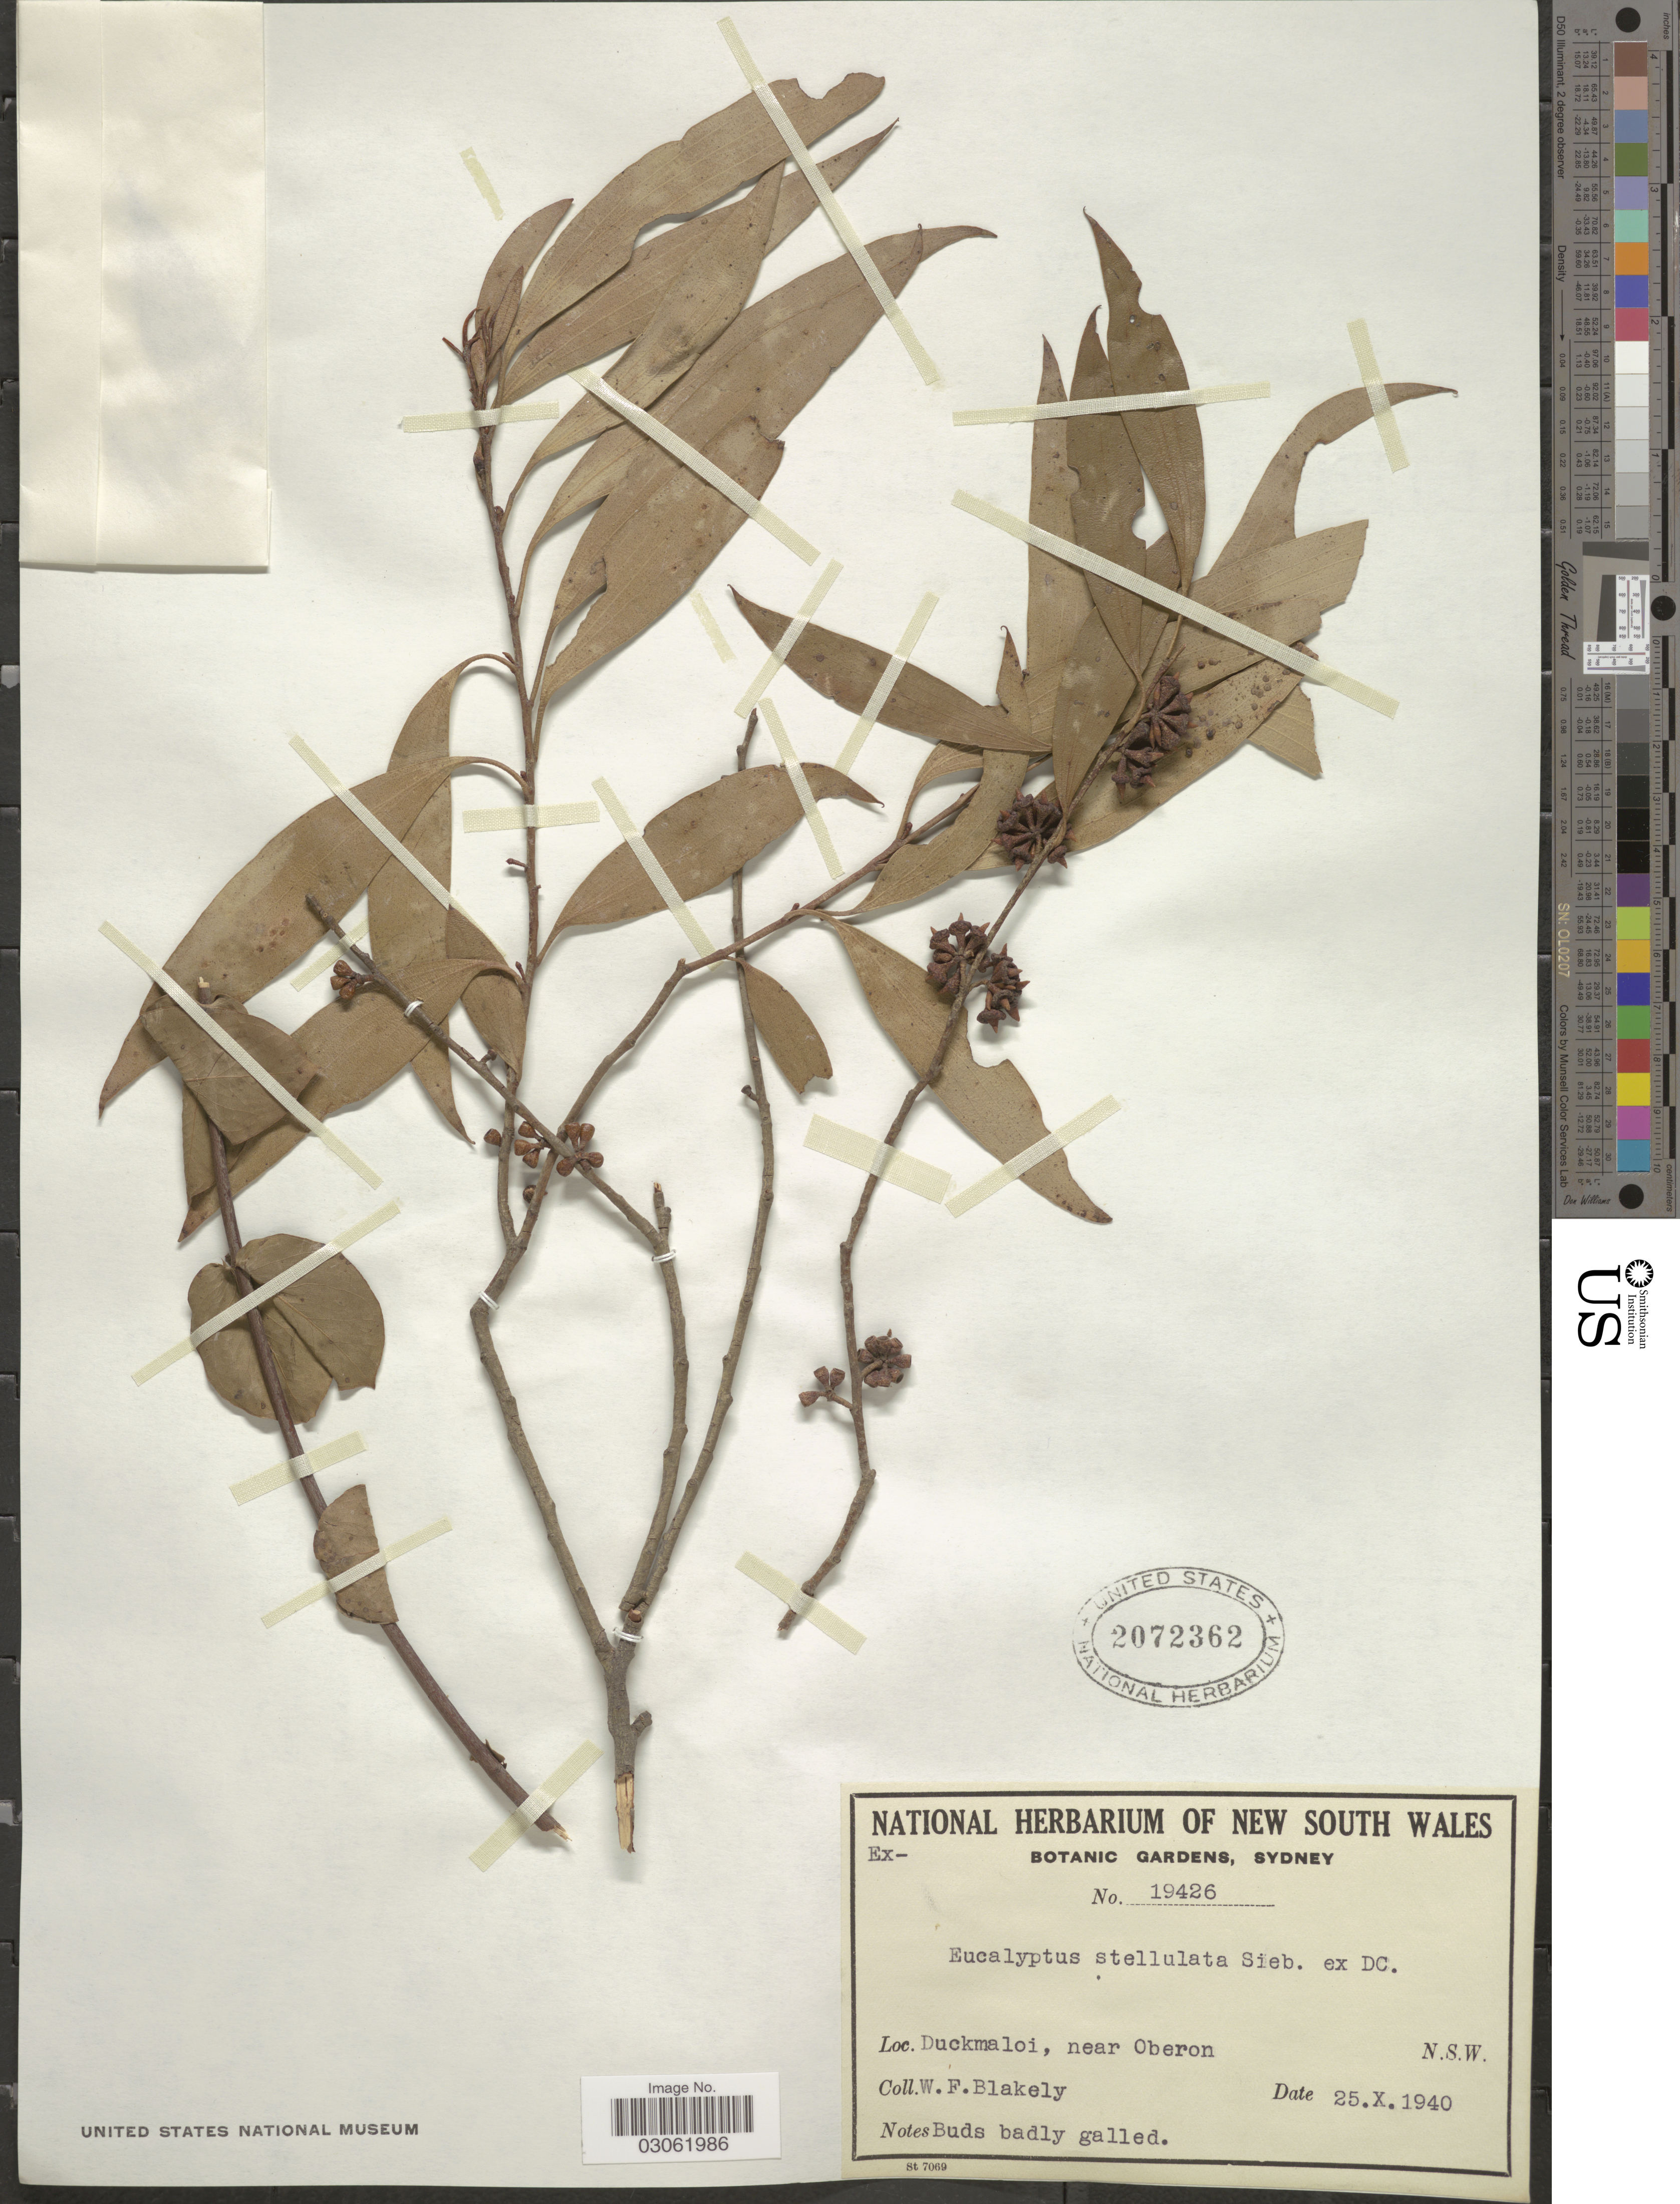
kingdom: Plantae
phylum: Tracheophyta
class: Magnoliopsida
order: Myrtales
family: Myrtaceae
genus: Eucalyptus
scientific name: Eucalyptus stellulata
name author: Sieber ex DC.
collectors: W. Blakely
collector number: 19426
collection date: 1940-10-25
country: Australia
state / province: New South Wales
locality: Duckmaloi, near Oberon.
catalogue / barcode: US 2072362